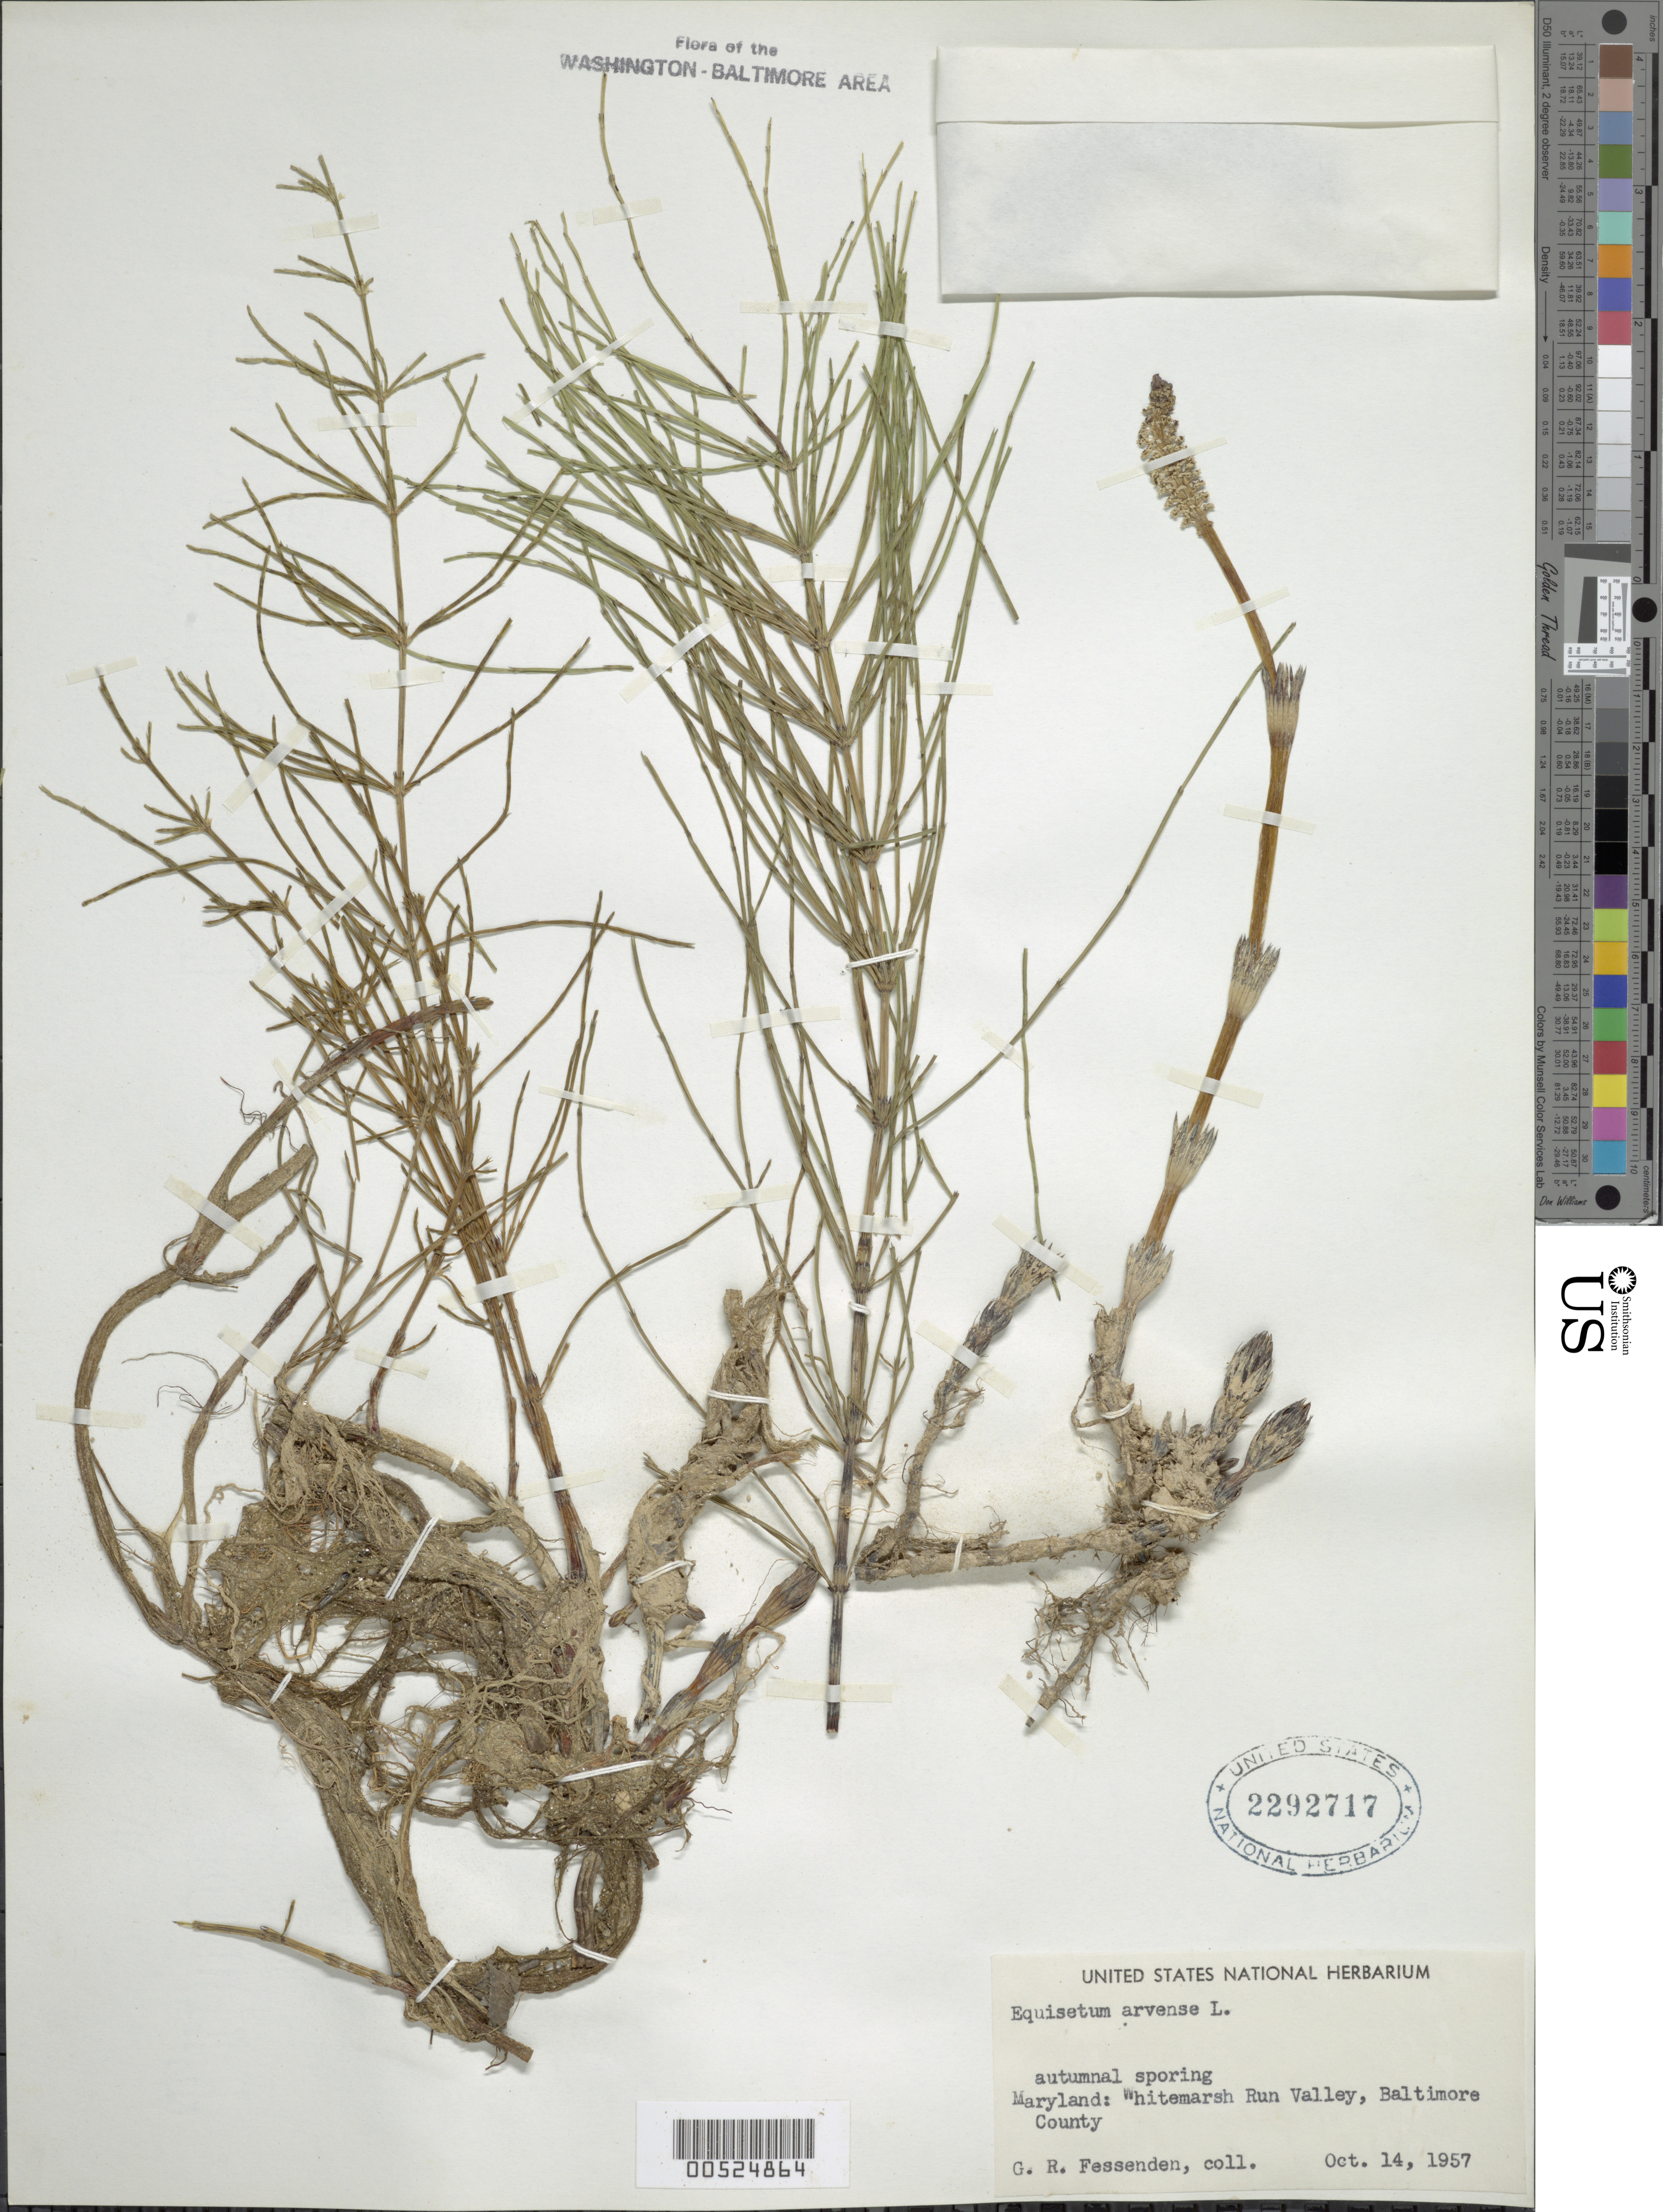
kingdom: Plantae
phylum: Tracheophyta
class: Polypodiopsida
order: Equisetales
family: Equisetaceae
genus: Equisetum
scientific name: Equisetum arvense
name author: L.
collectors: G. Fessenden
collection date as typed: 14 Oct 1957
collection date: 1957-10-14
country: United States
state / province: Maryland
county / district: Baltimore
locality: Whitemarsh Run Area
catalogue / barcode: US 2292717